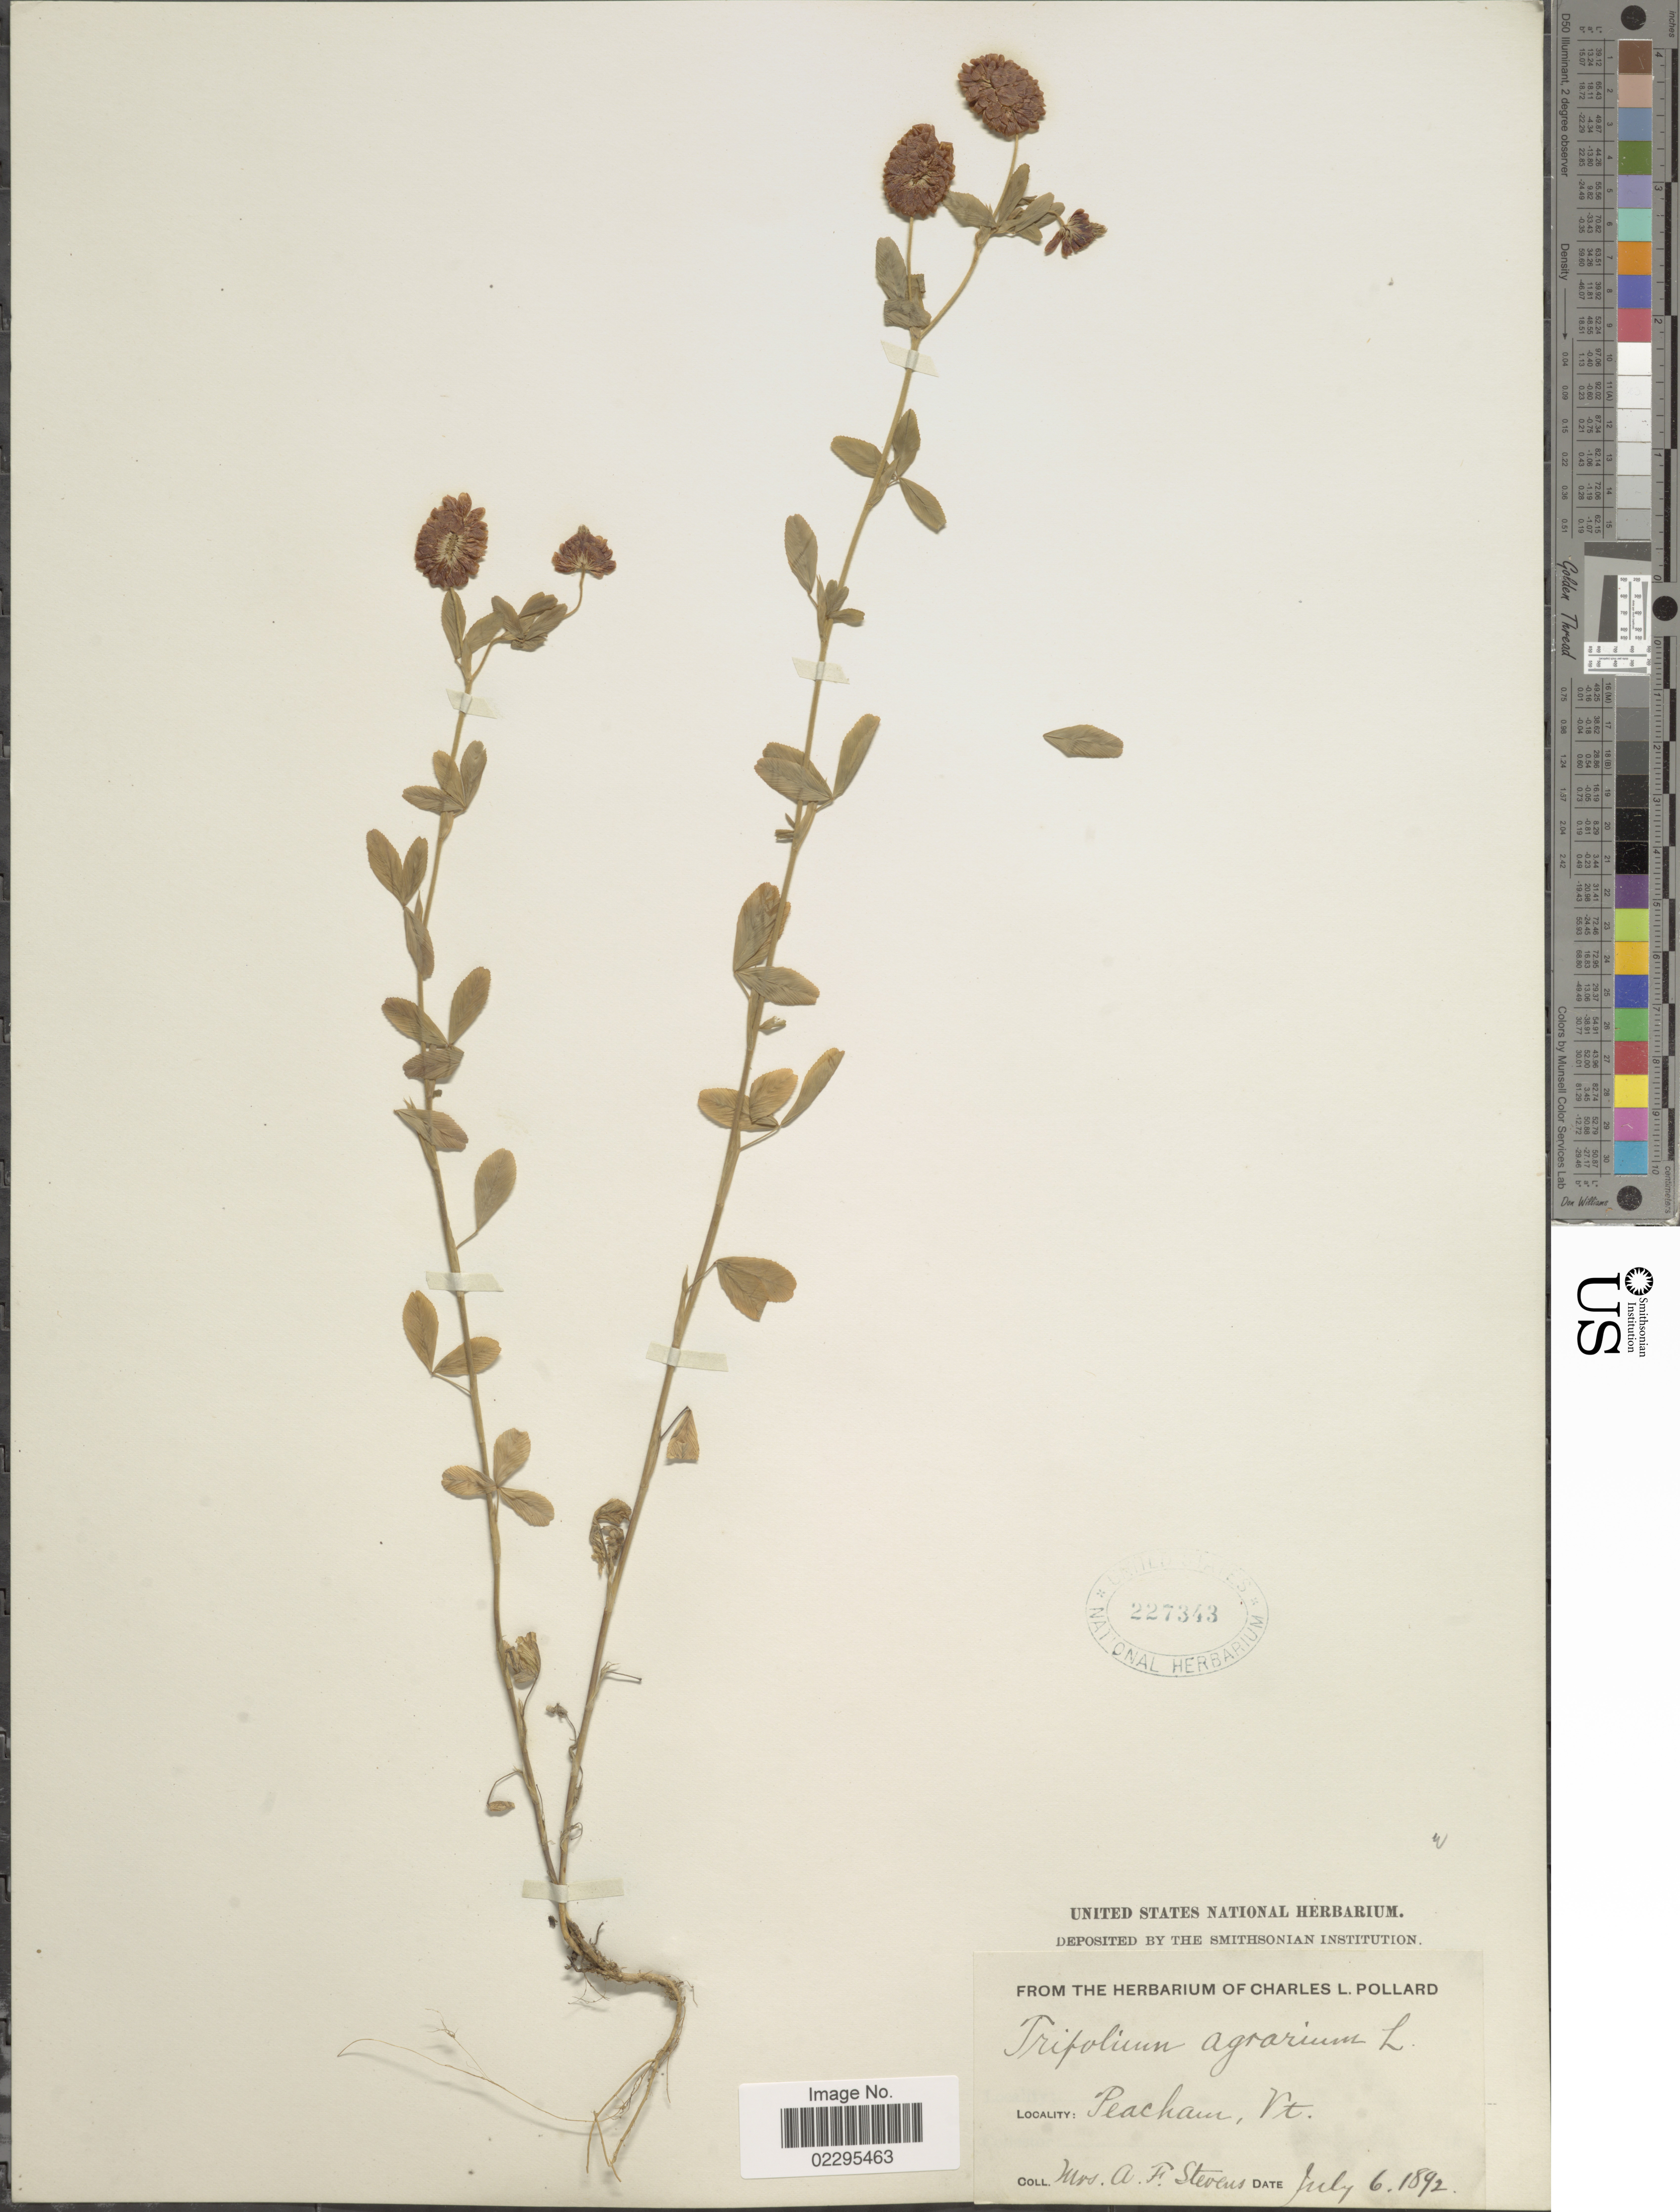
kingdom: Plantae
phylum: Tracheophyta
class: Magnoliopsida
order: Fabales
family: Fabaceae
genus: Trifolium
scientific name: Trifolium agrarium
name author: L.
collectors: A. F. Stevens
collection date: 1892-07-06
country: United States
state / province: Vermont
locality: Peacham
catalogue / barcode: US 227343